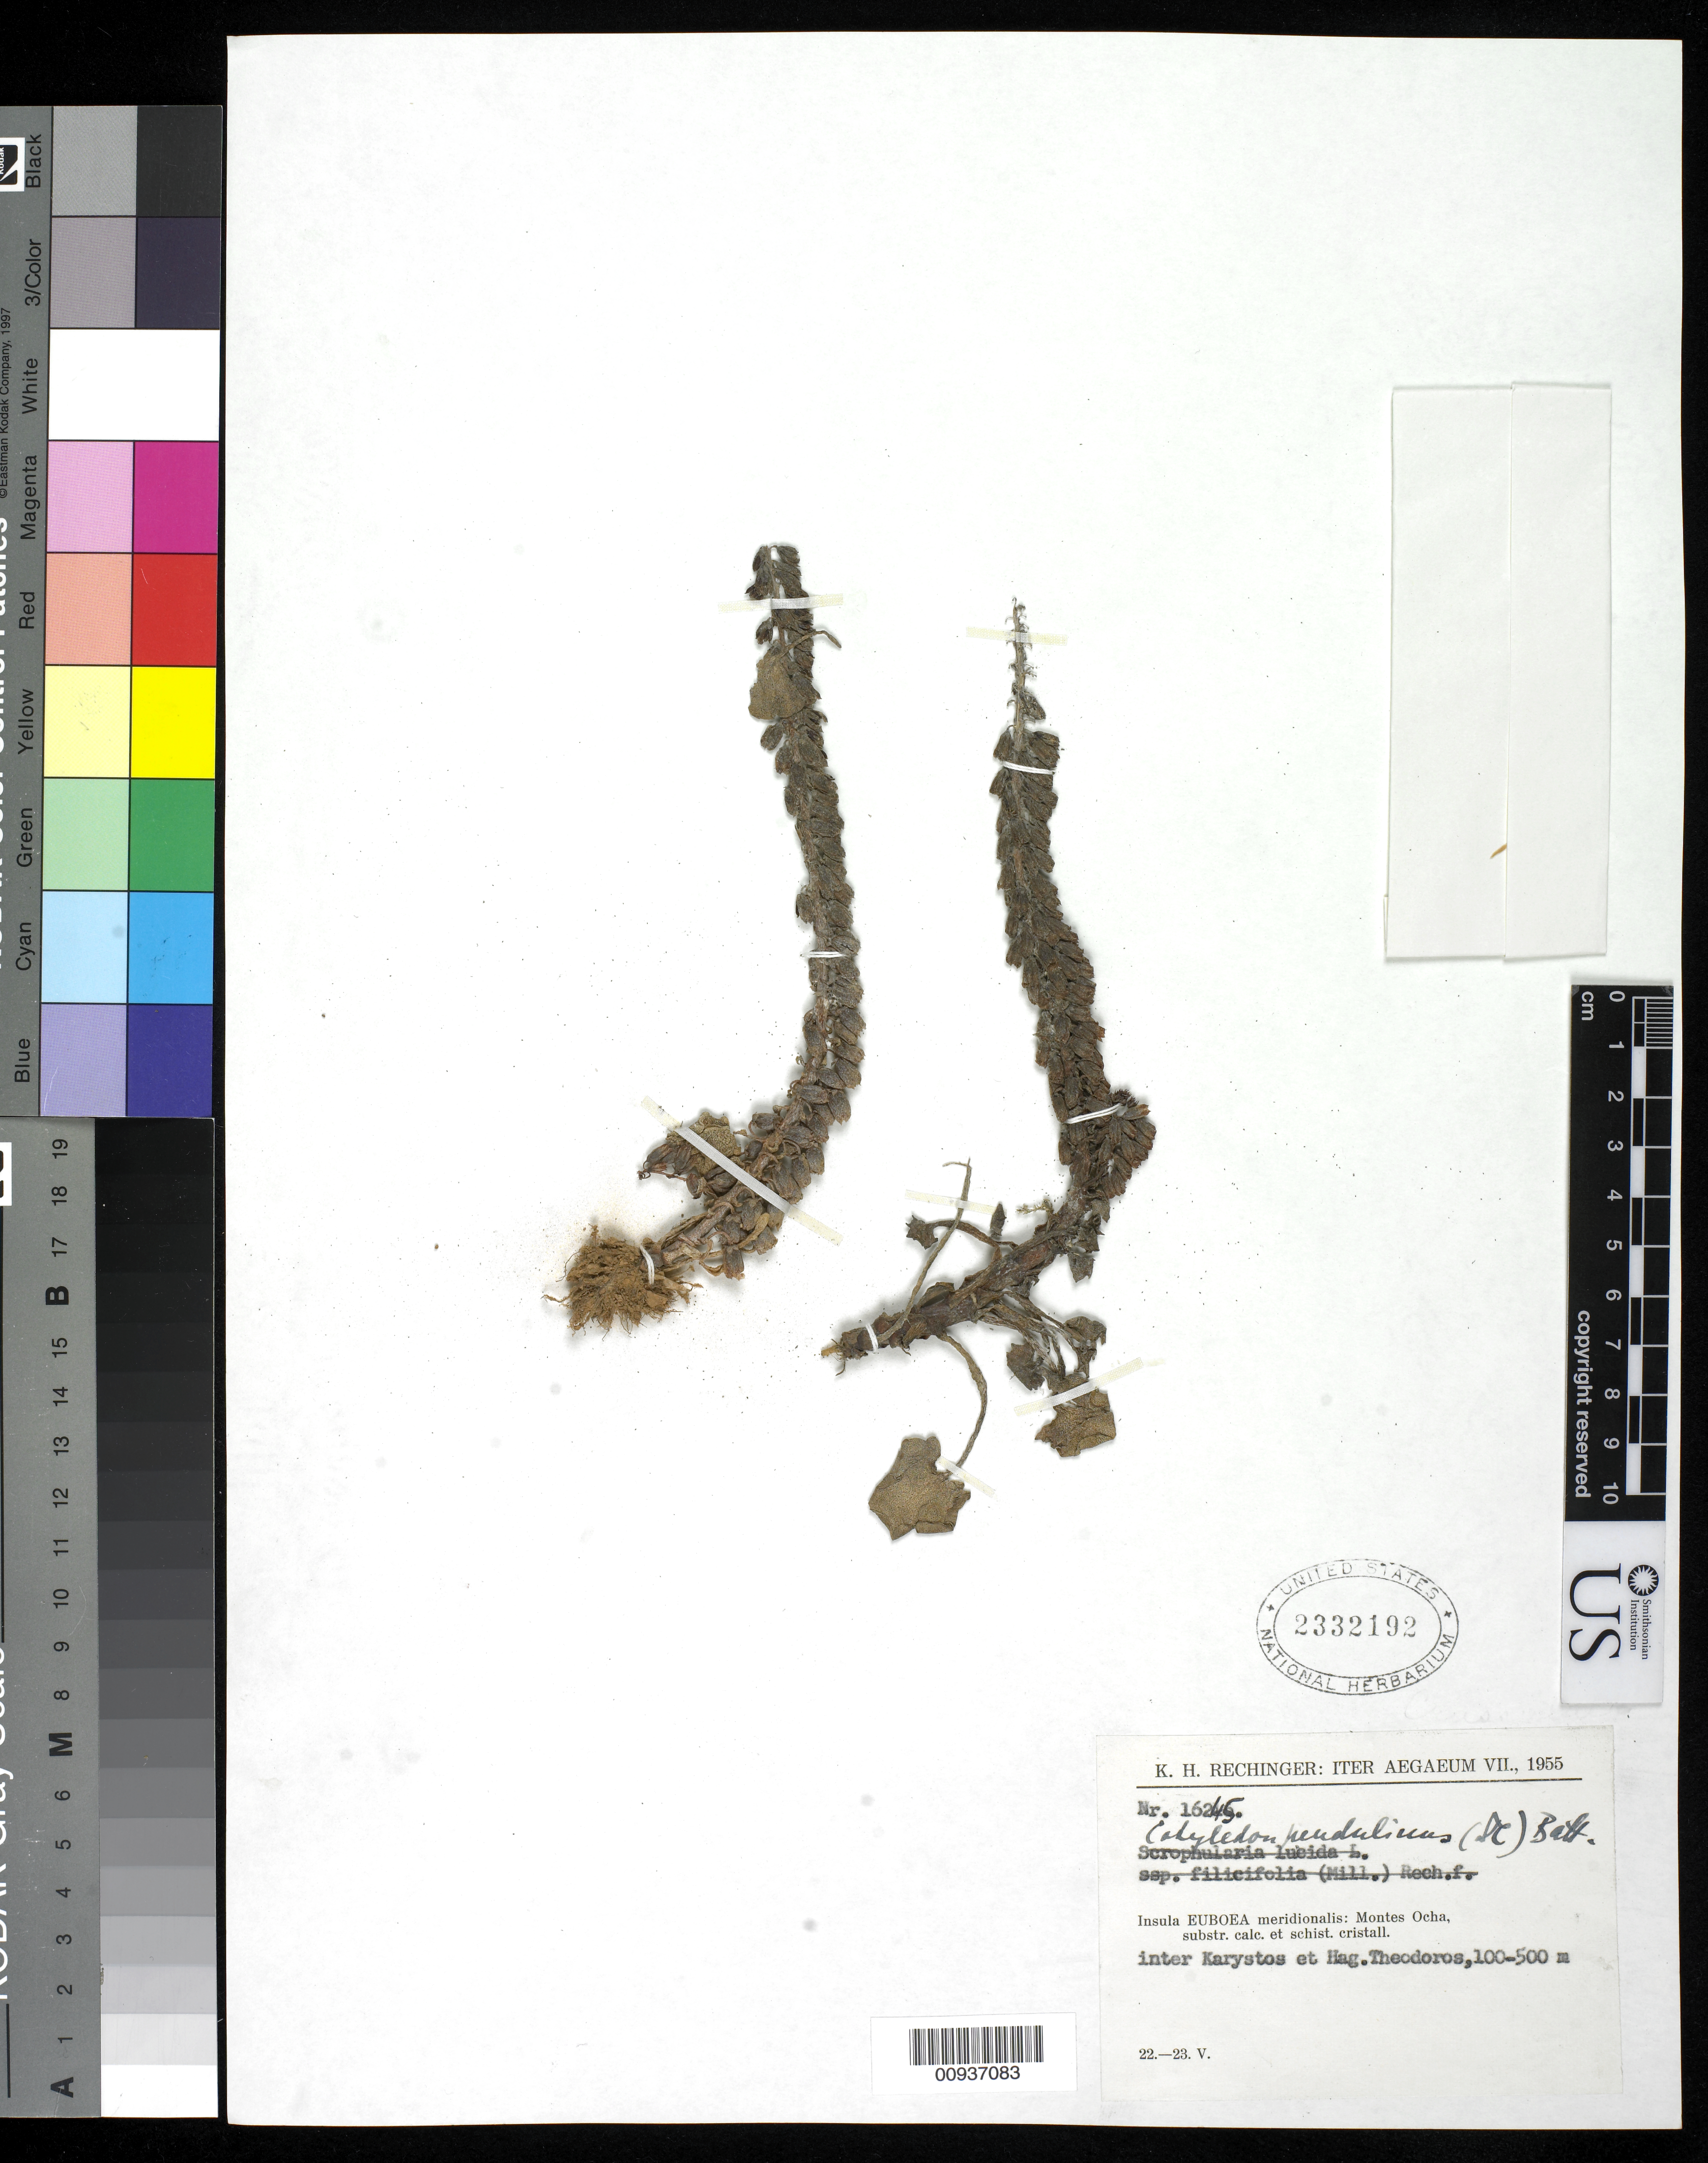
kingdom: Plantae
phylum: Tracheophyta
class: Magnoliopsida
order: Saxifragales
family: Crassulaceae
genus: Umbilicus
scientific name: Umbilicus pendulinus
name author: DC.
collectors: K. H. Rechinger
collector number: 16245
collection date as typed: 22 May 1955 to 23 May 1955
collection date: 1955-05-22/1955-05-23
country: Greece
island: Euboea I.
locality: "meridionalis: Montes Ocha, substr. Calc. et schist. Cristall.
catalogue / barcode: US 2332192